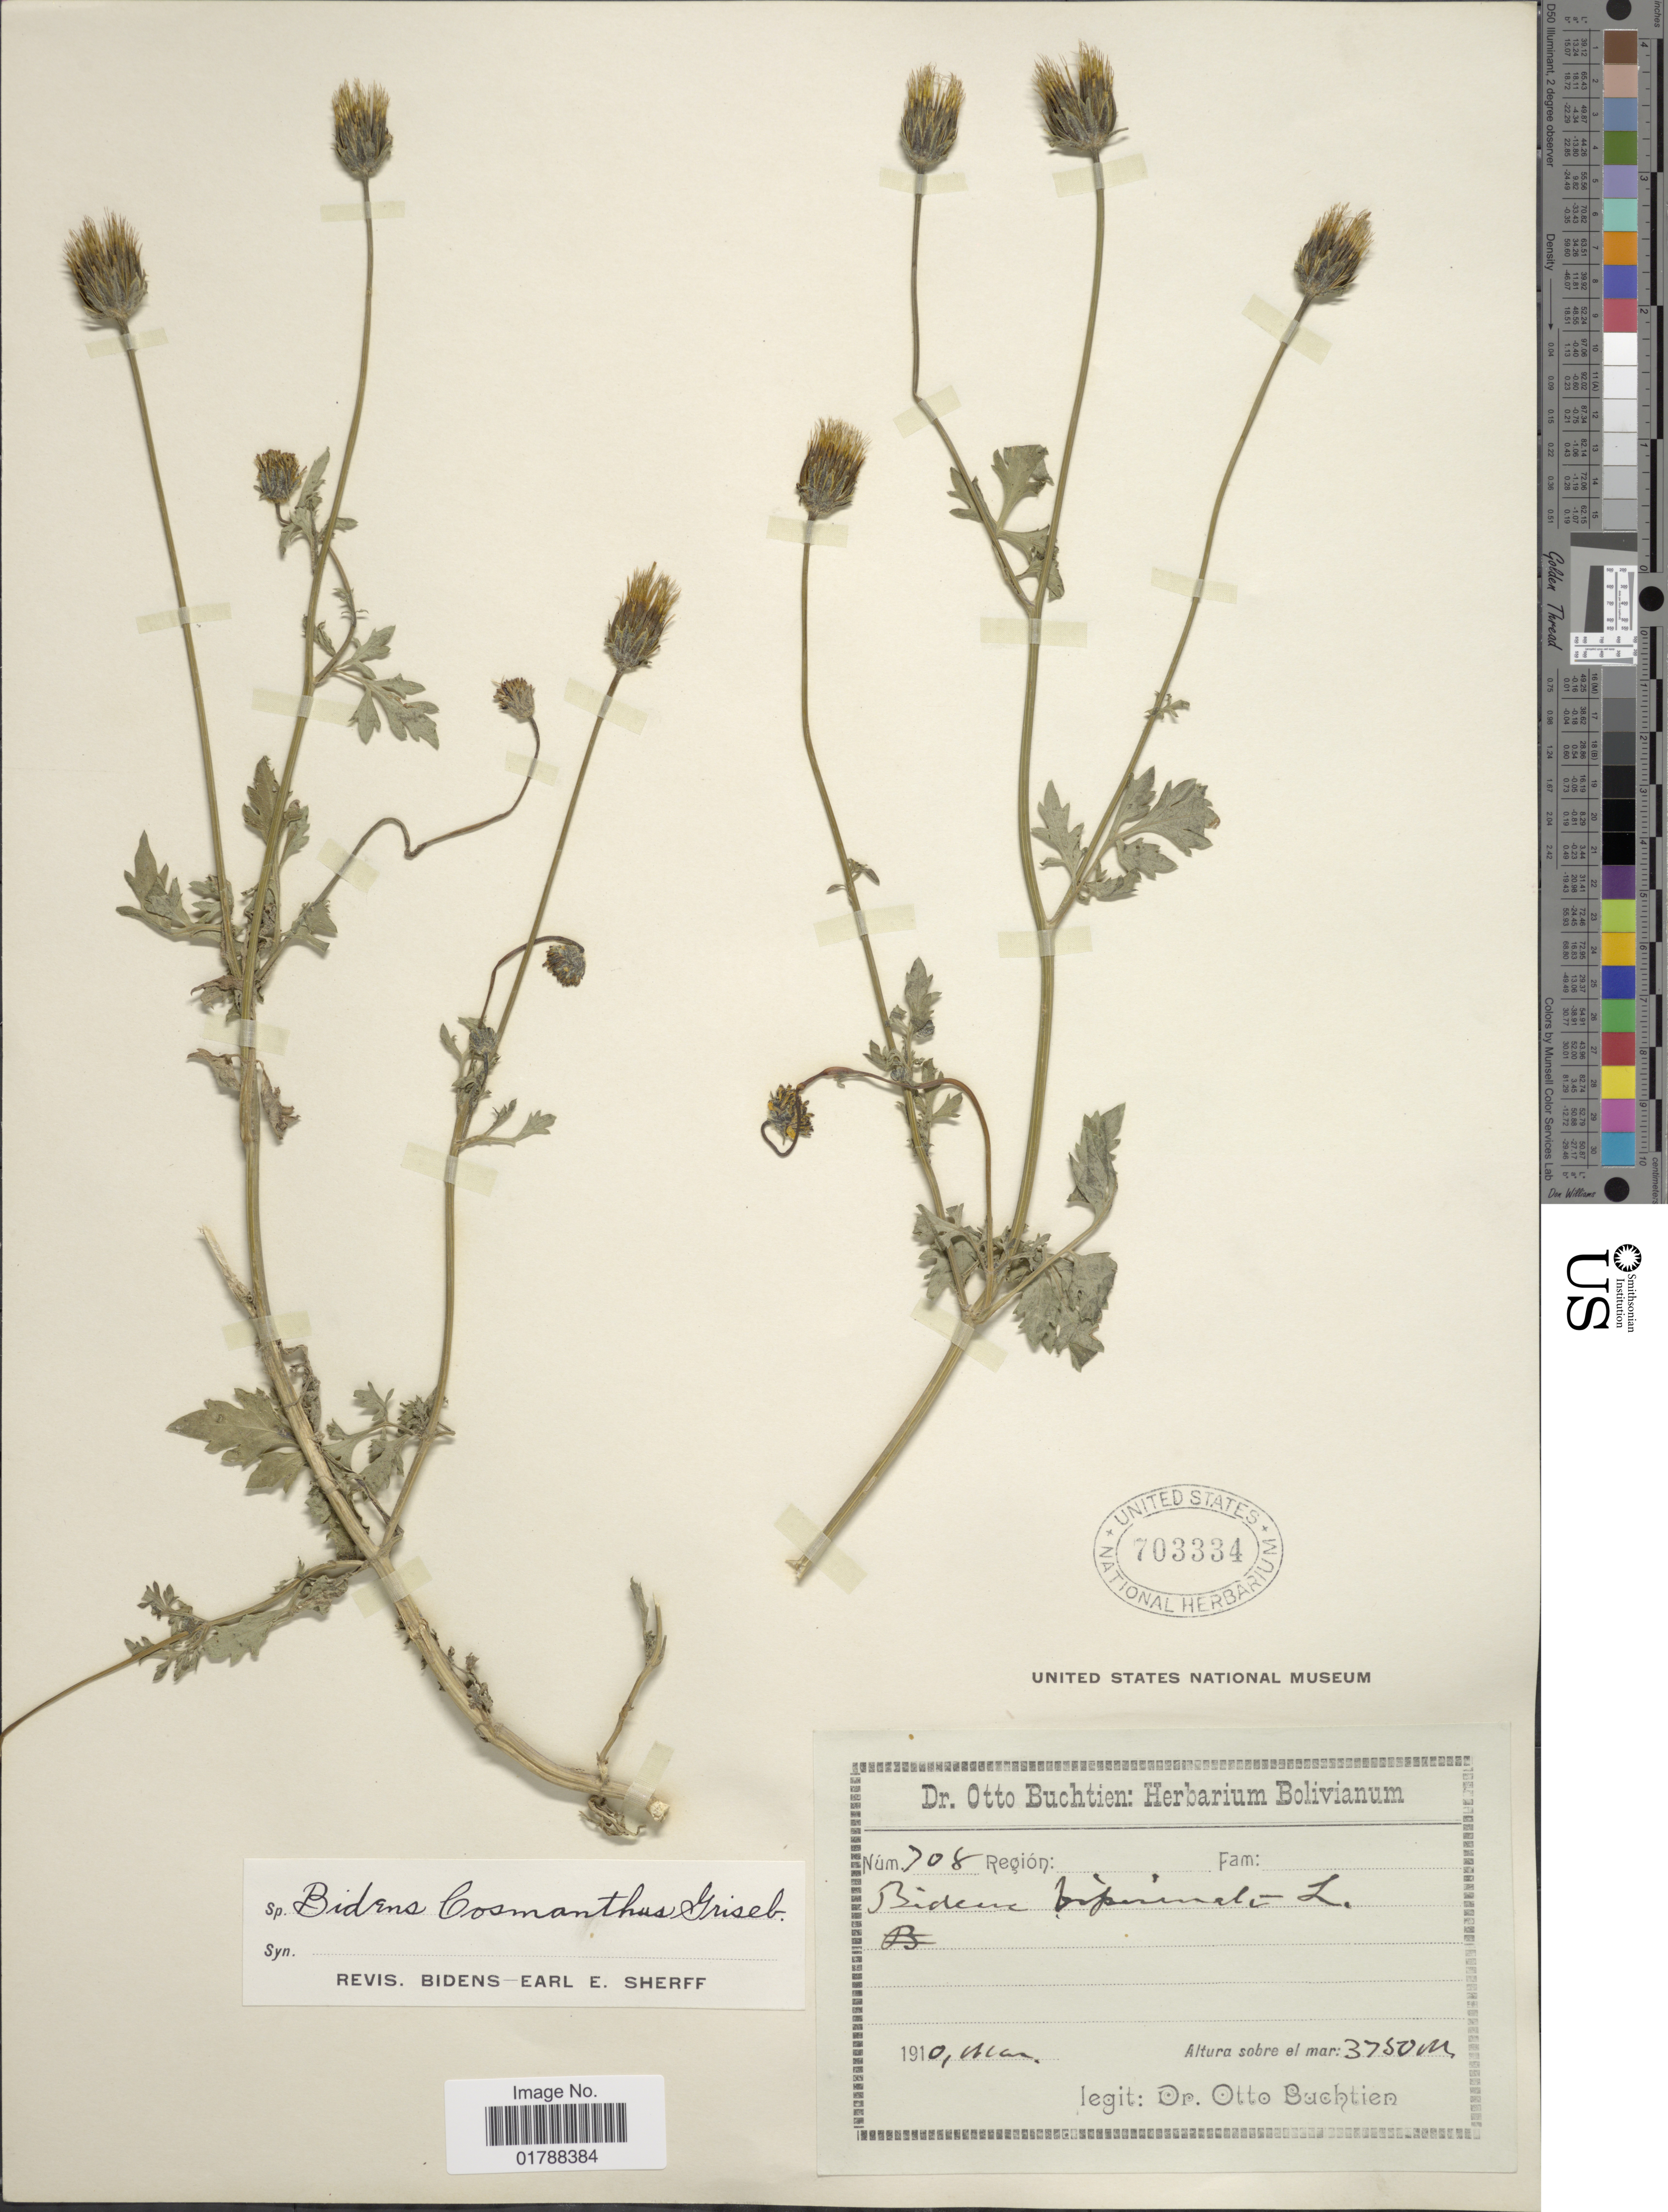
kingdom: Plantae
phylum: Tracheophyta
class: Magnoliopsida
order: Asterales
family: Asteraceae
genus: Bidens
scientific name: Bidens cosmantha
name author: Griseb.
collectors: O. Buchtien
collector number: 708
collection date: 1910-03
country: Bolivia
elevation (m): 3750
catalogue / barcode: US 703334